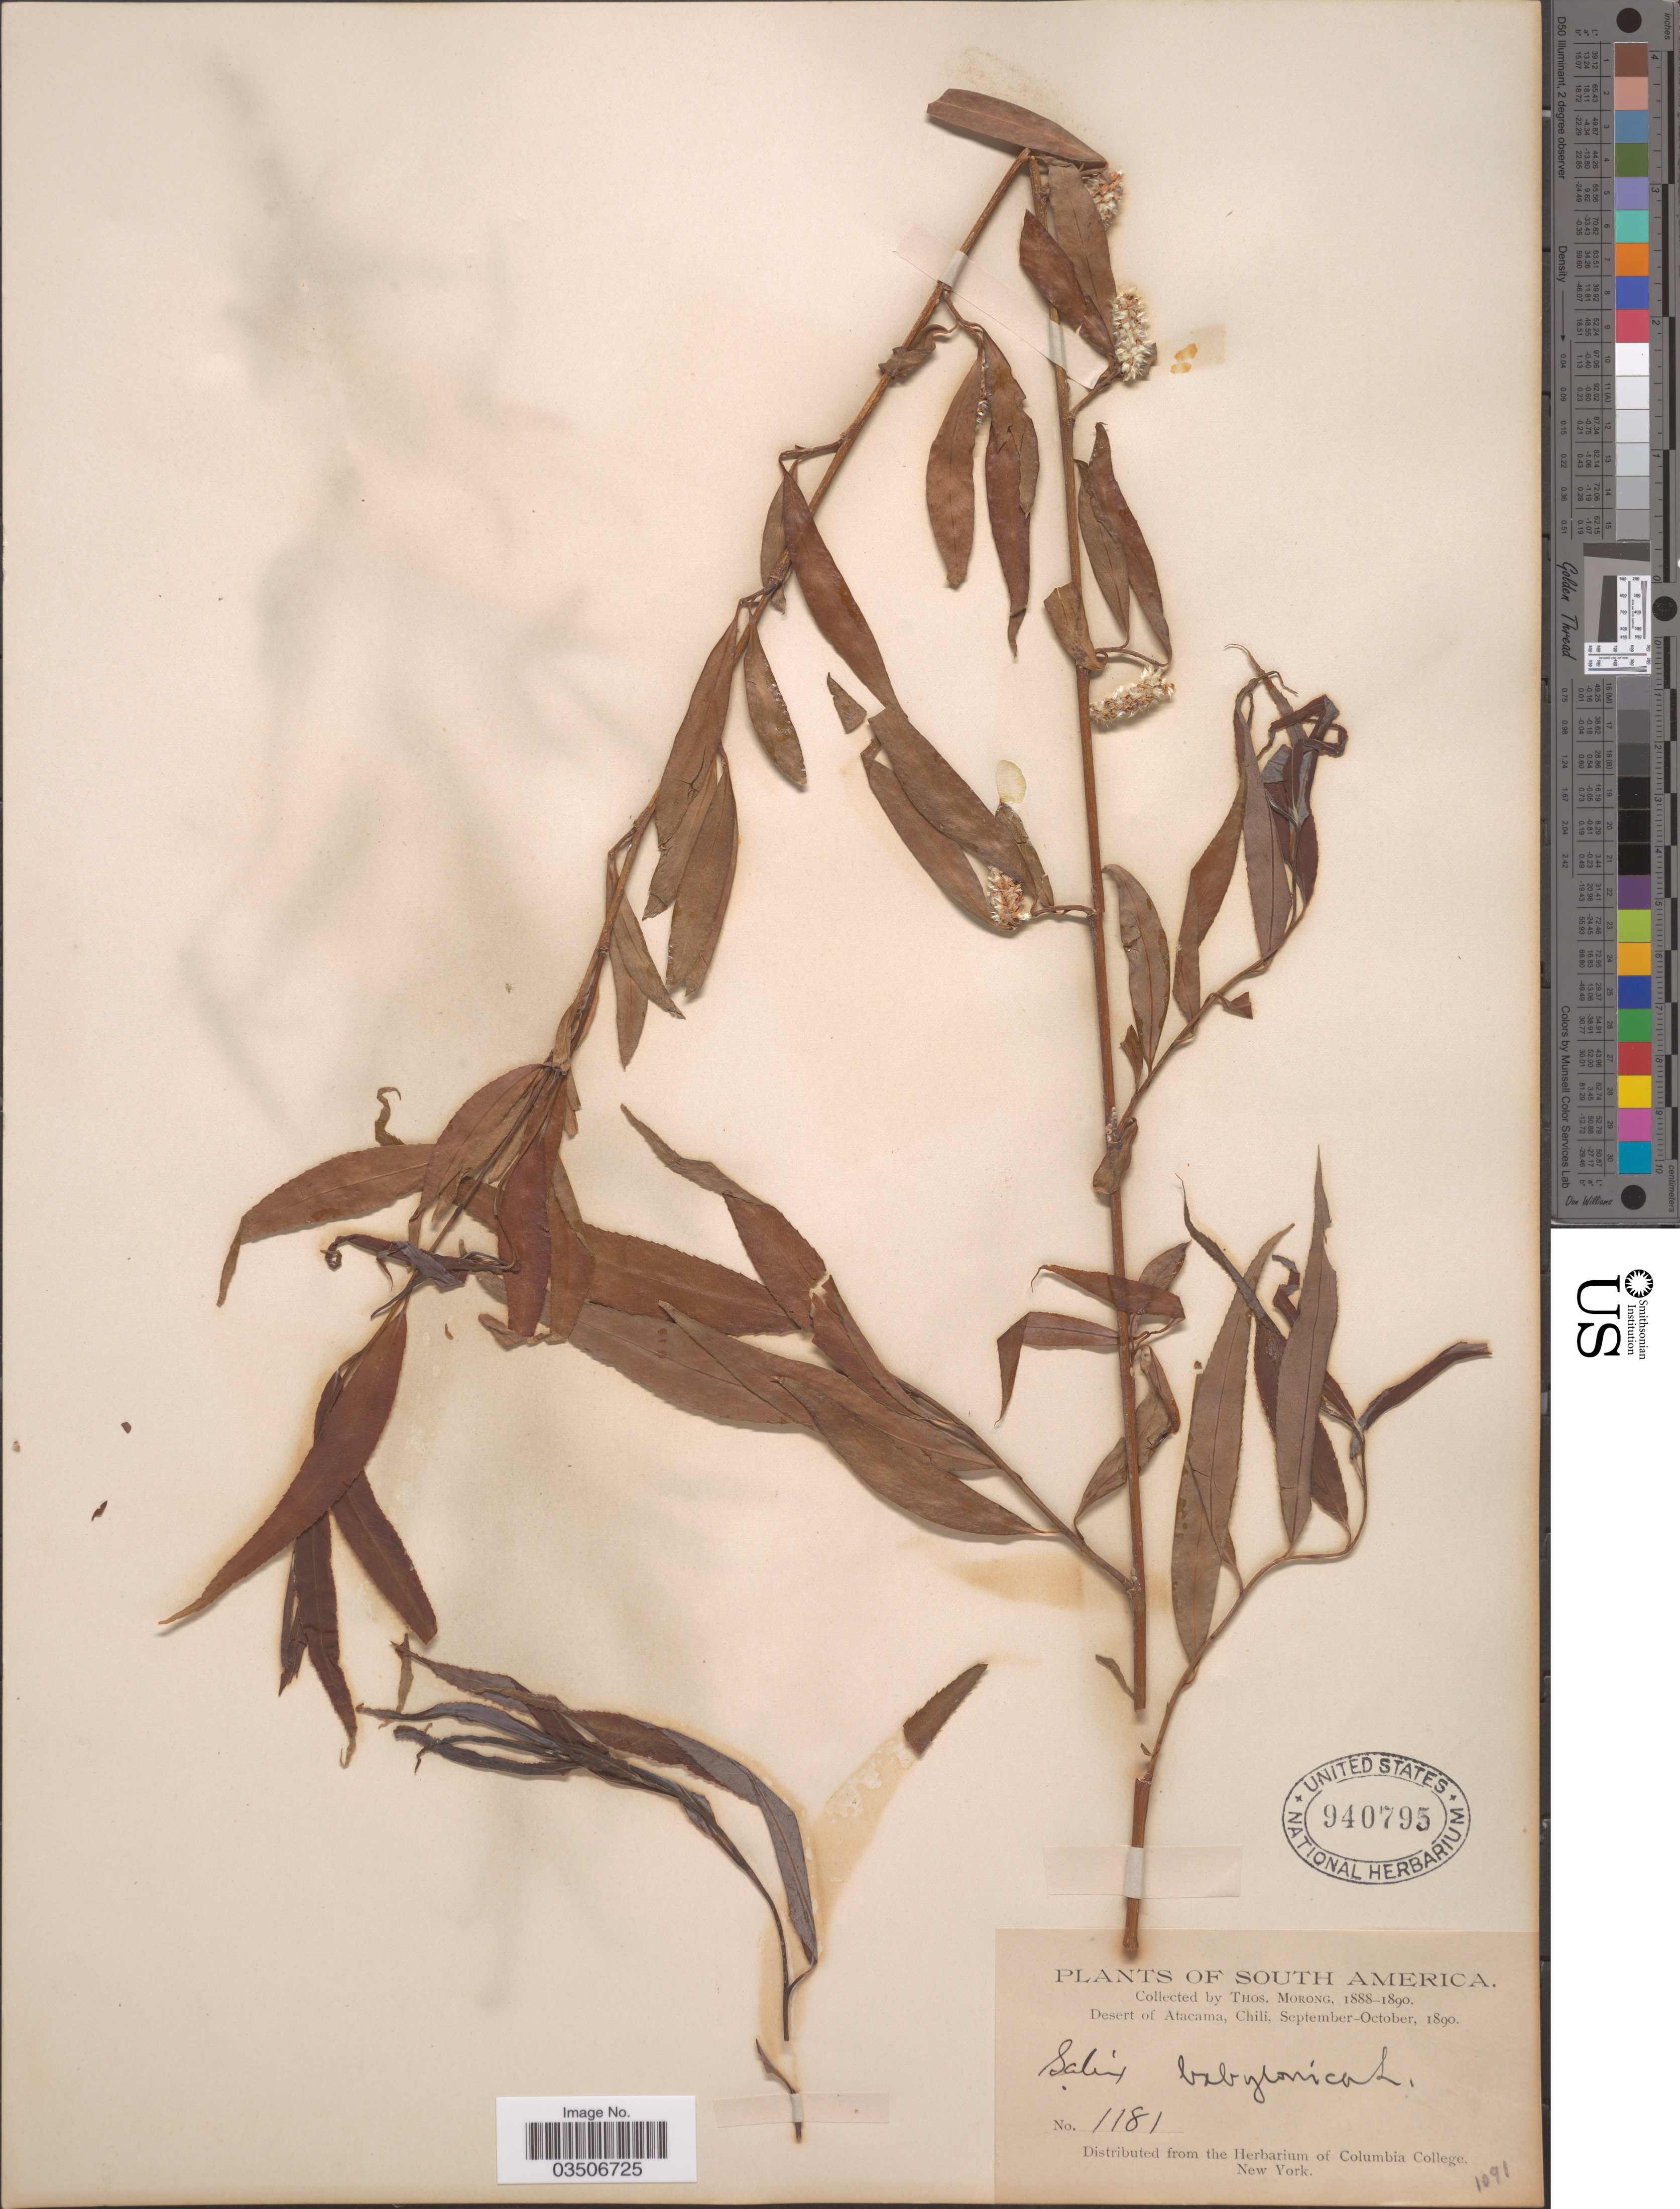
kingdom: Plantae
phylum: Tracheophyta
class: Magnoliopsida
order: Malpighiales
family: Salicaceae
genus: Salix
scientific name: Salix babylonica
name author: L.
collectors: ex herb. T. Morong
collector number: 1181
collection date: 1890-09/1890-10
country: Chile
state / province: Atacama (III)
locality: Desert of Atacama.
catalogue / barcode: US 940795